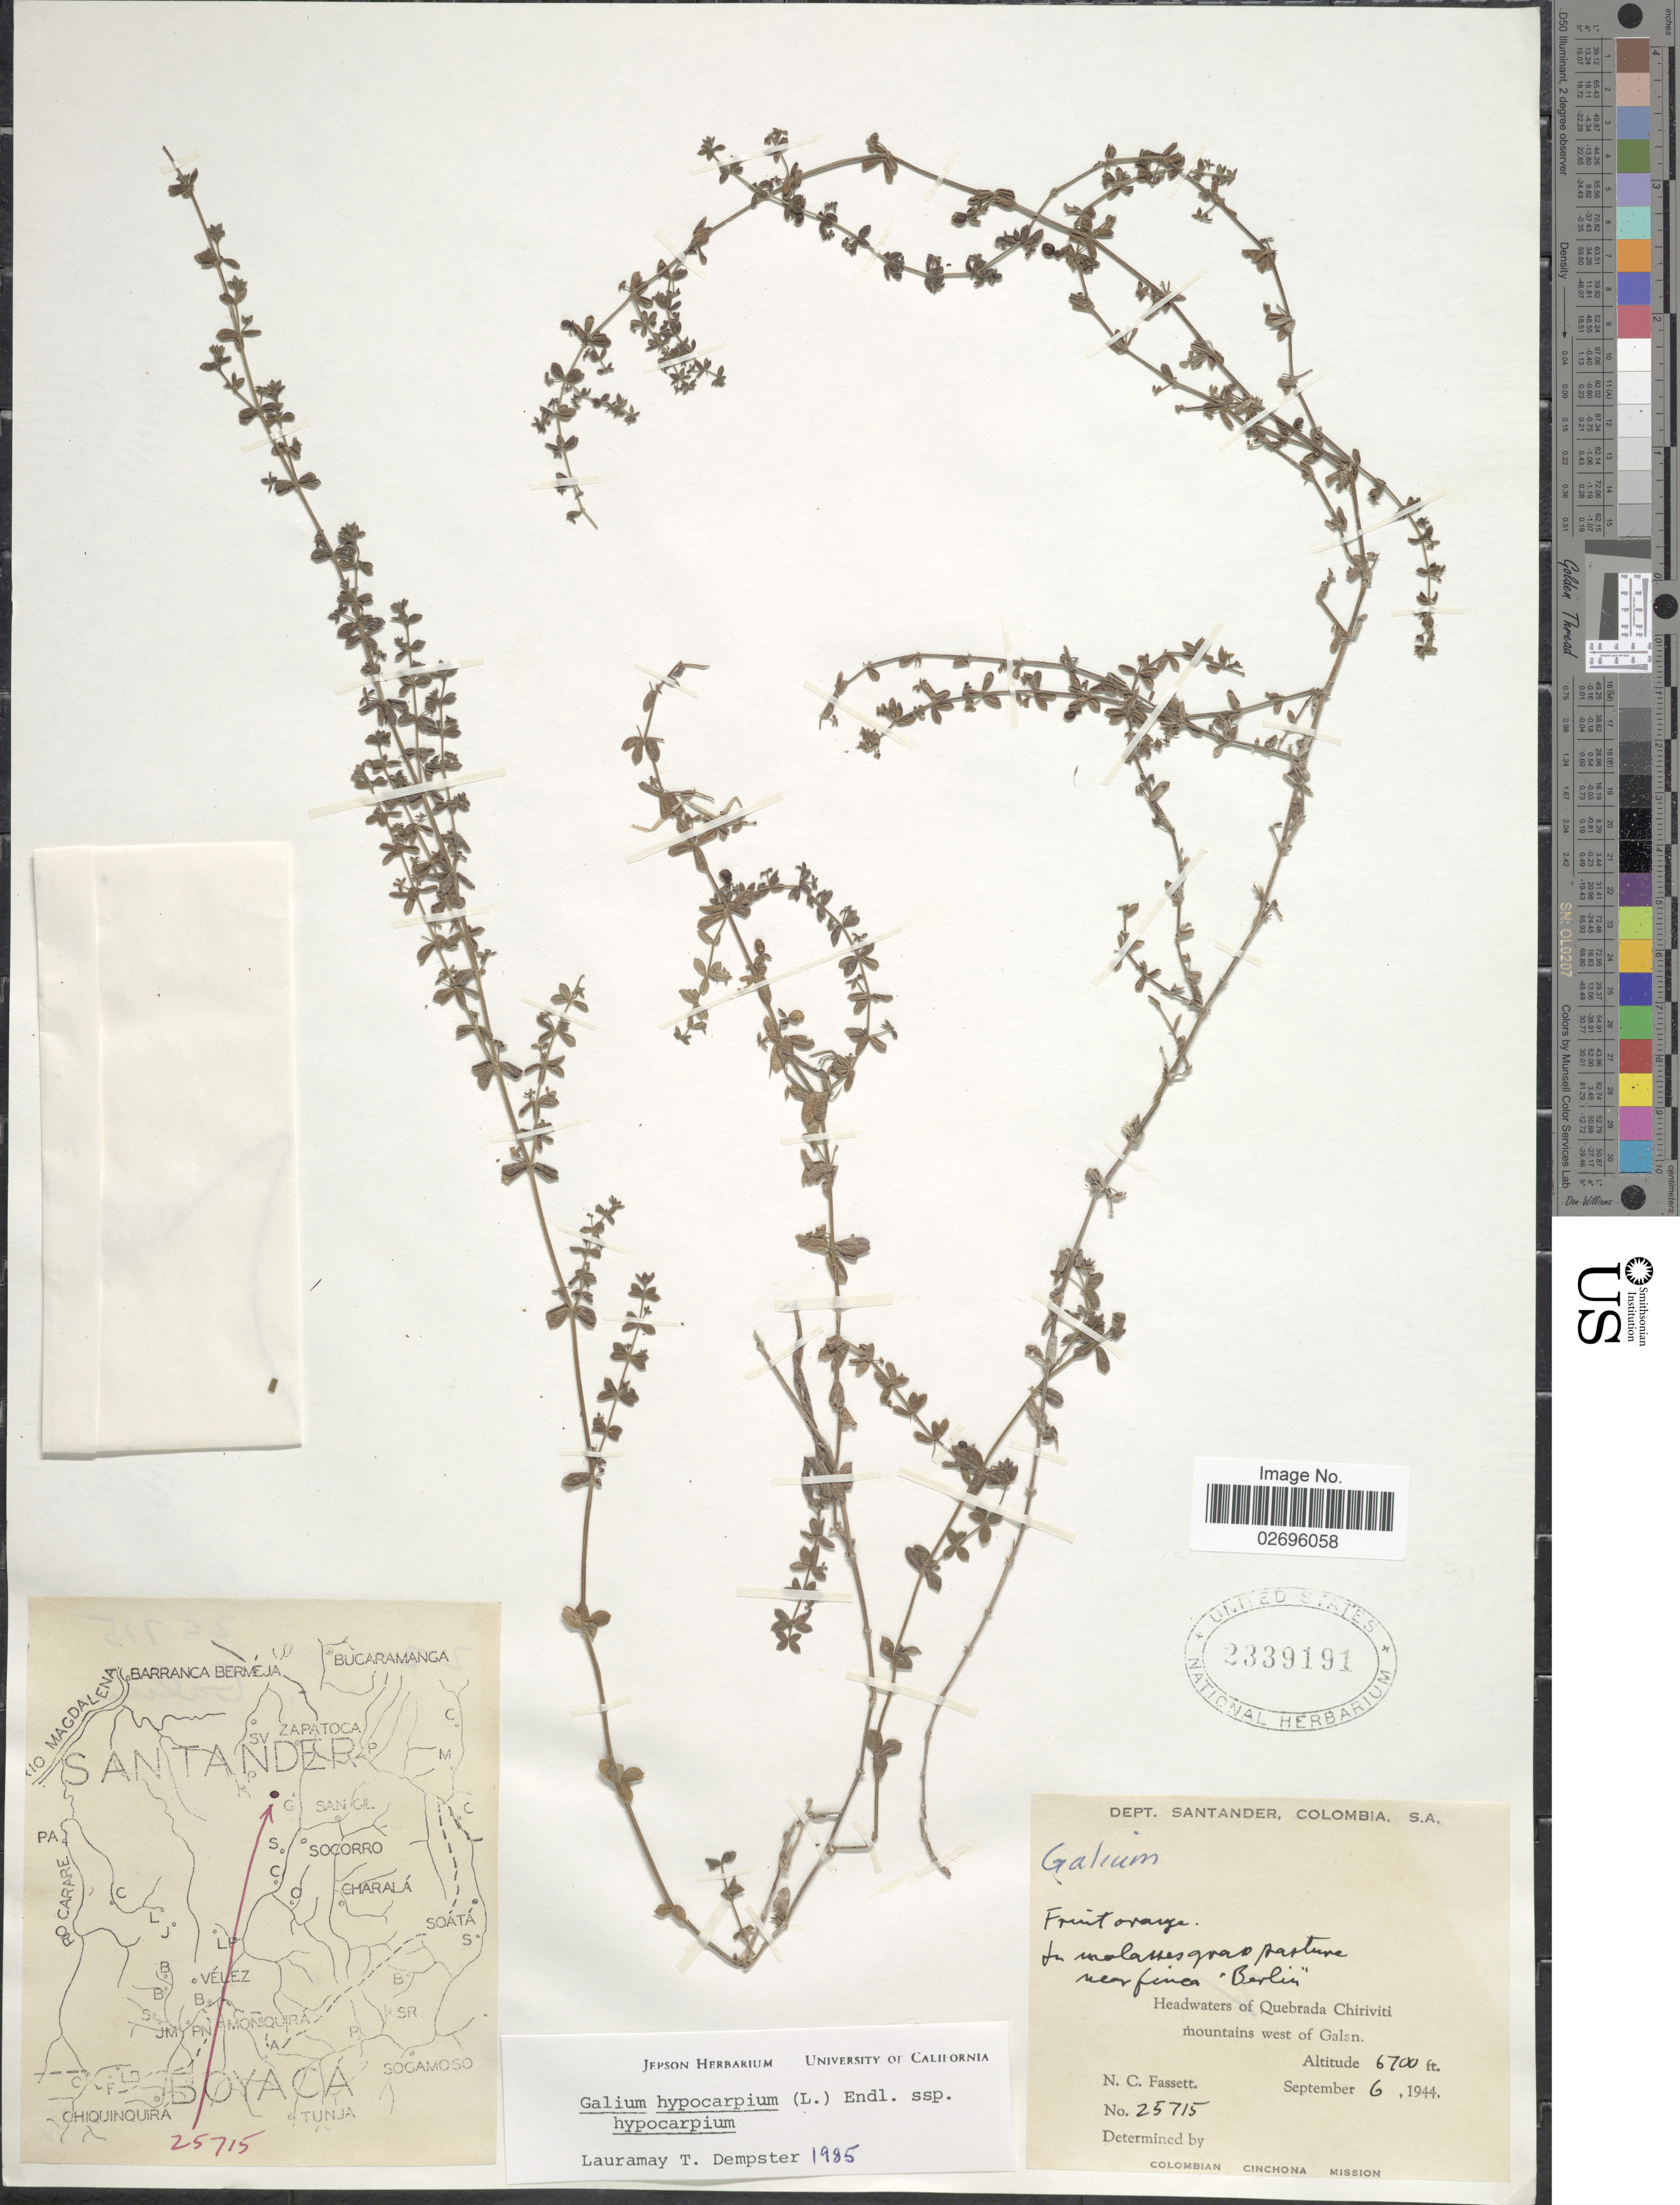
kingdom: Plantae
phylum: Tracheophyta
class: Magnoliopsida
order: Gentianales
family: Rubiaceae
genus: Galium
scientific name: Galium hypocarpium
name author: (L.) Endl. ex Griseb.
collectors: N. C. Fassett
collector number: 25715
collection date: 1944-09-06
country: Colombia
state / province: Santander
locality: Dept. Santander. In molasses grass pasture near finca "Berlin". Headwaters of Quebrada Chiriviti mountains west of Galan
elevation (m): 2042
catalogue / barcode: US 2339191